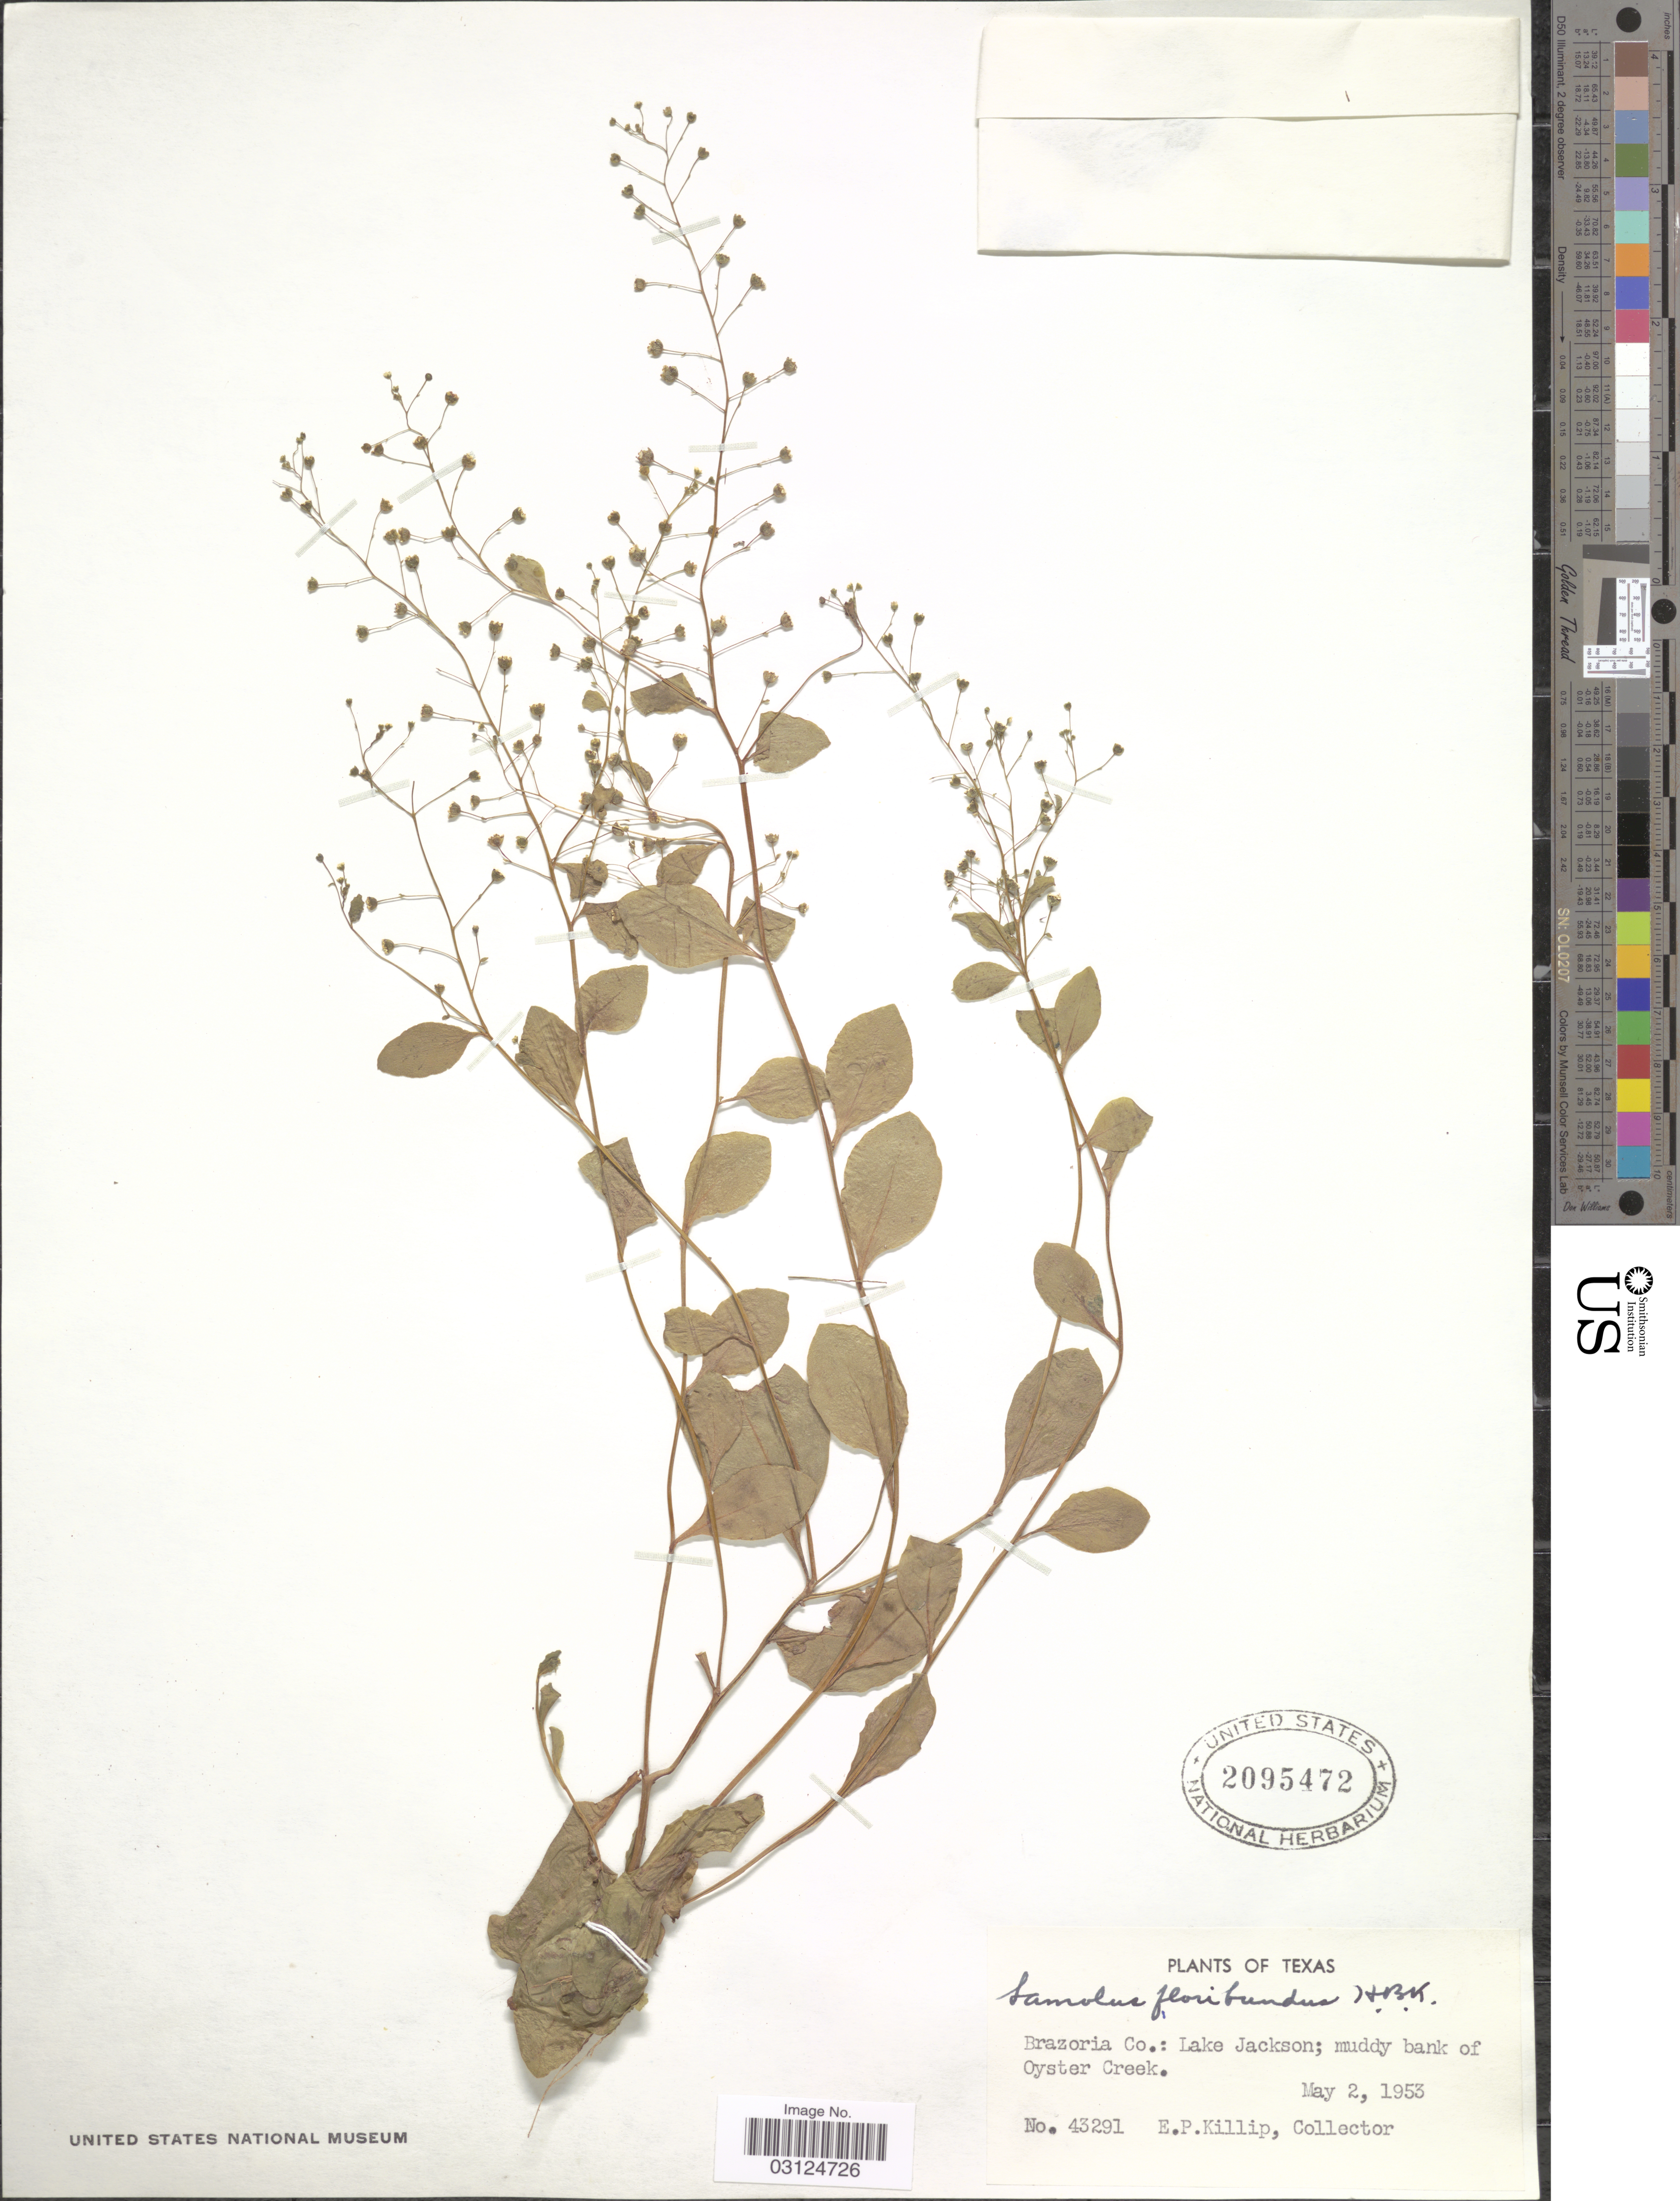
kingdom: Plantae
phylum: Tracheophyta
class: Magnoliopsida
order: Ericales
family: Primulaceae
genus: Samolus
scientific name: Samolus parviflorus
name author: Raf.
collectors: E. P. Killip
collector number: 43291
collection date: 1953-05-02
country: United States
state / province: Texas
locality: Brazoria Co.: Lake Jackson; muddy bank of Oyster Creek.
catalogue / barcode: US 2095472